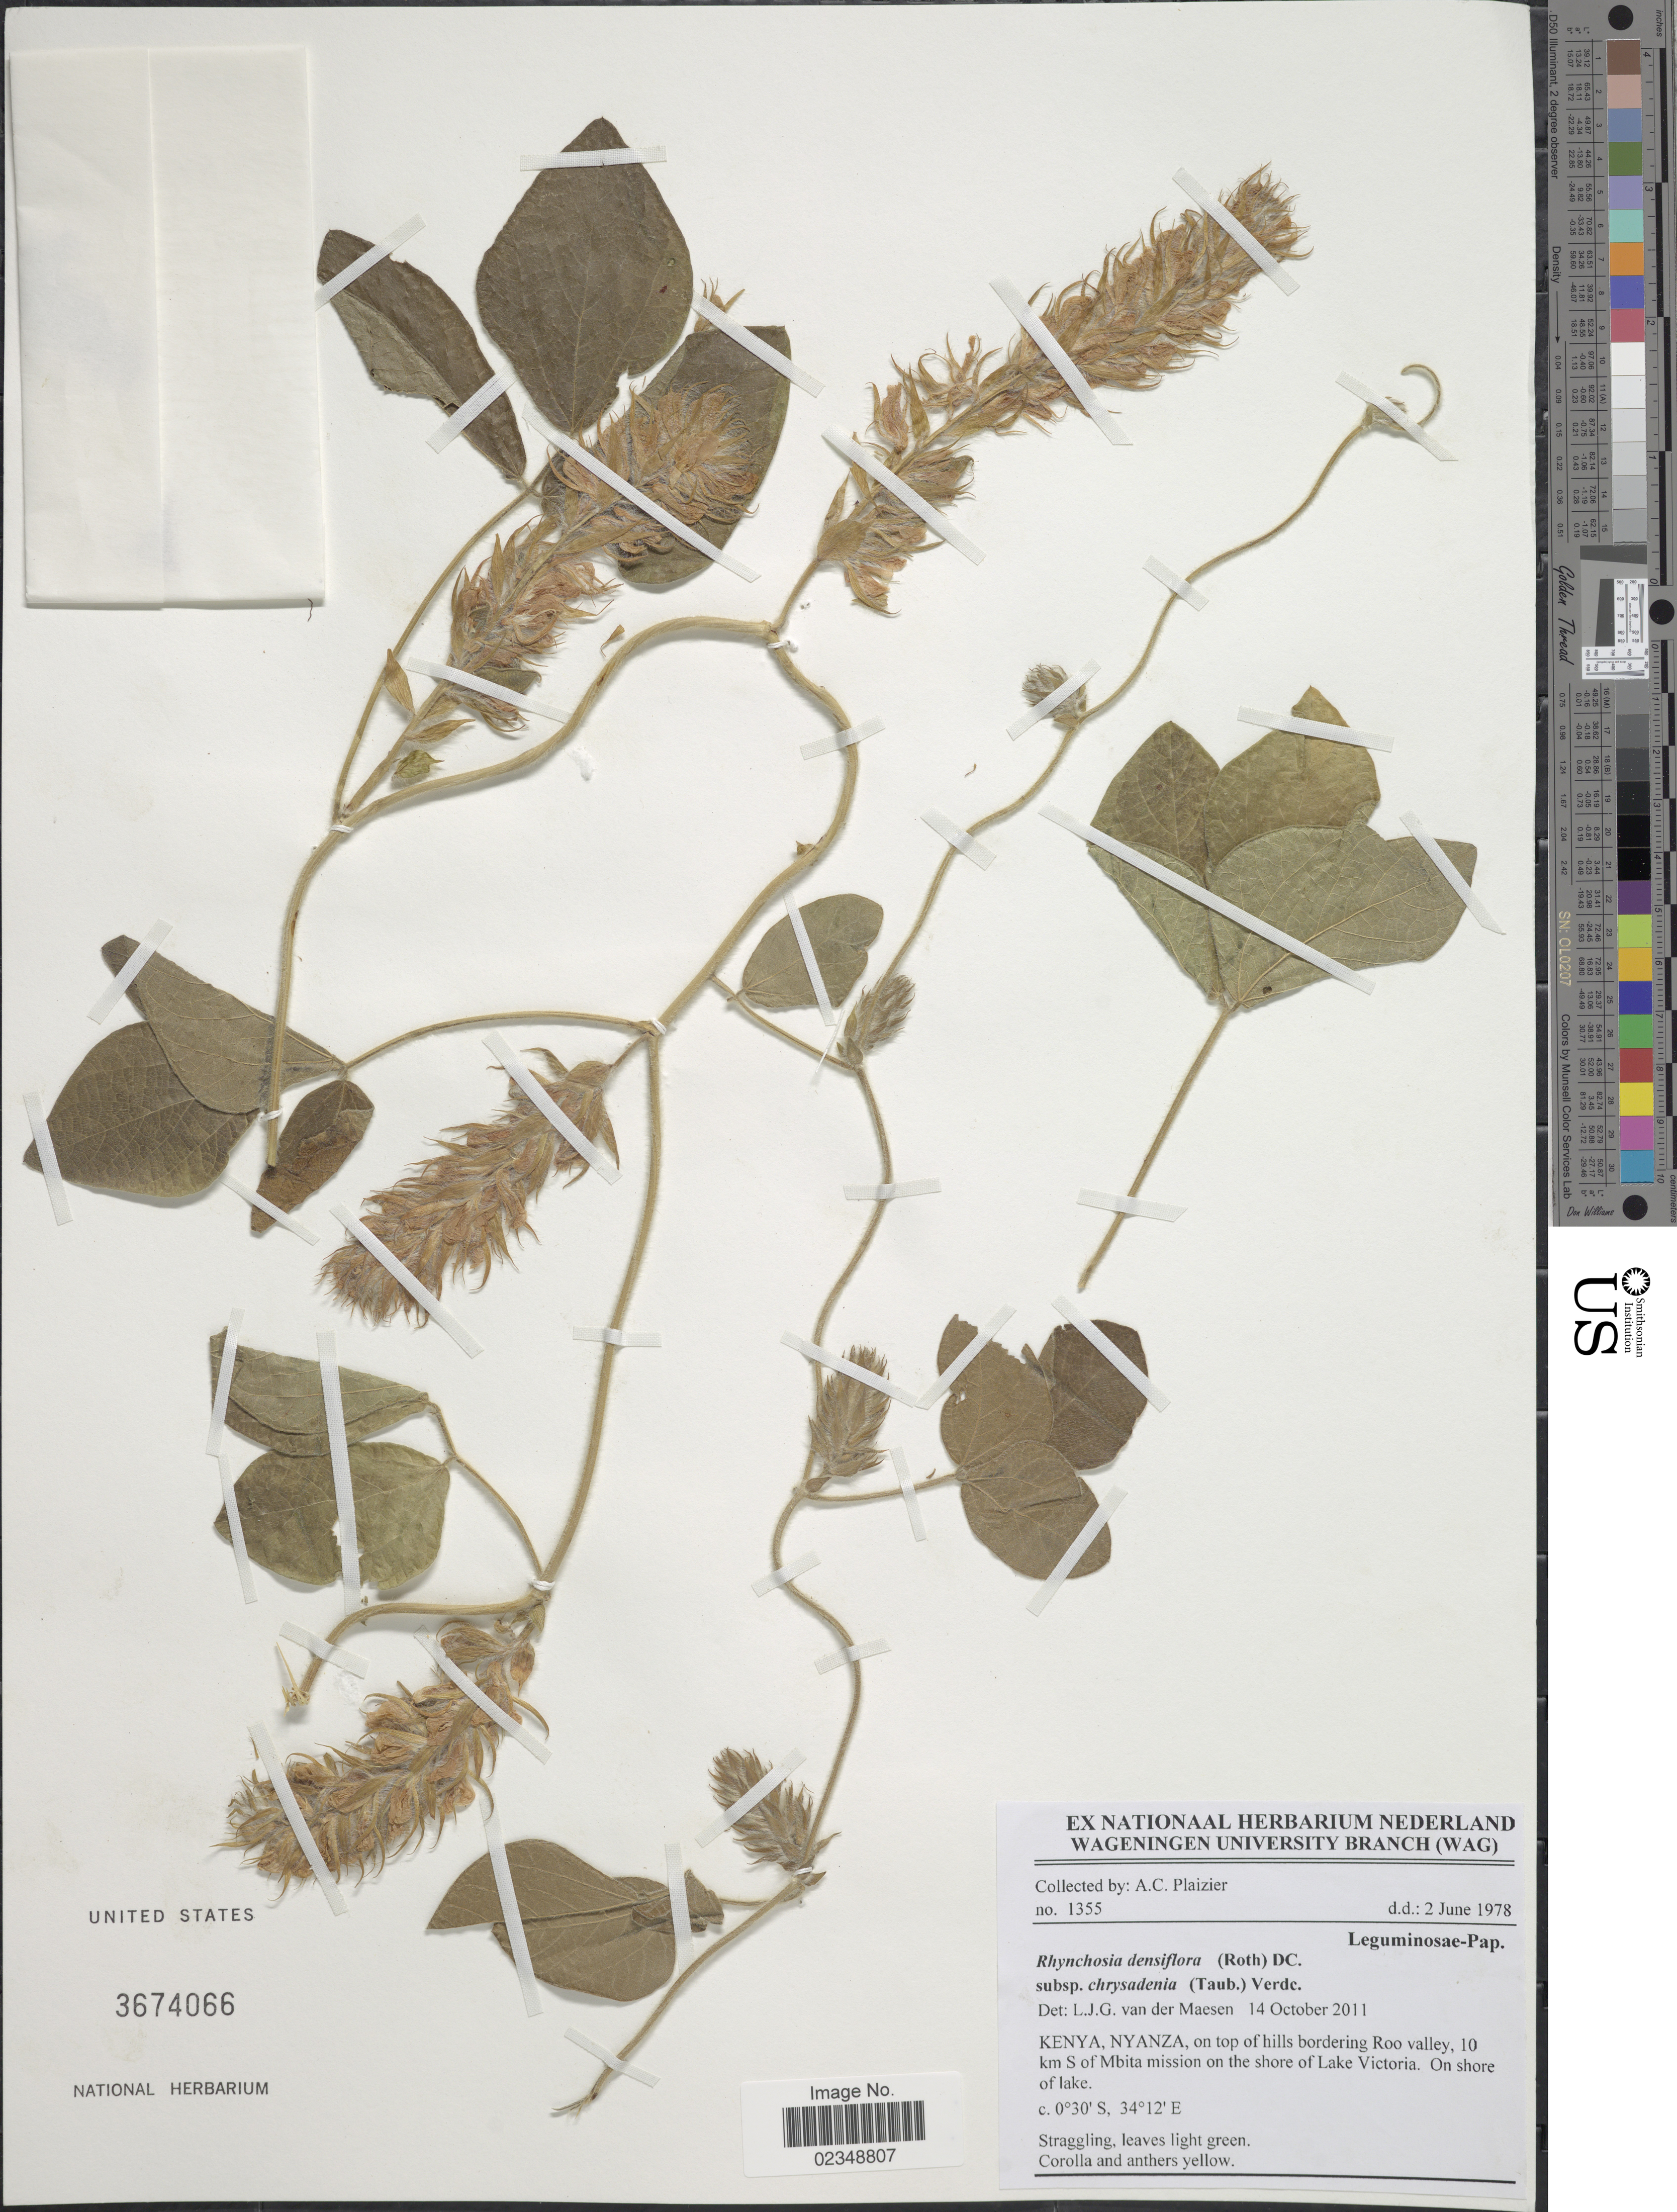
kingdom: Plantae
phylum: Tracheophyta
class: Magnoliopsida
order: Fabales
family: Fabaceae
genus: Rhynchosia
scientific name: Rhynchosia densiflora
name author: (Roth) DC.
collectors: A. Plaizier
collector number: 1355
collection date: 1978-06-02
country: Kenya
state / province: Homa Bay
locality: Kenya, Nyanza, on top of hills bordering Roo valley, 10 km S of Mbita mission on the shore of Lake Victoria. On shore of lake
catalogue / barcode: US 3674066